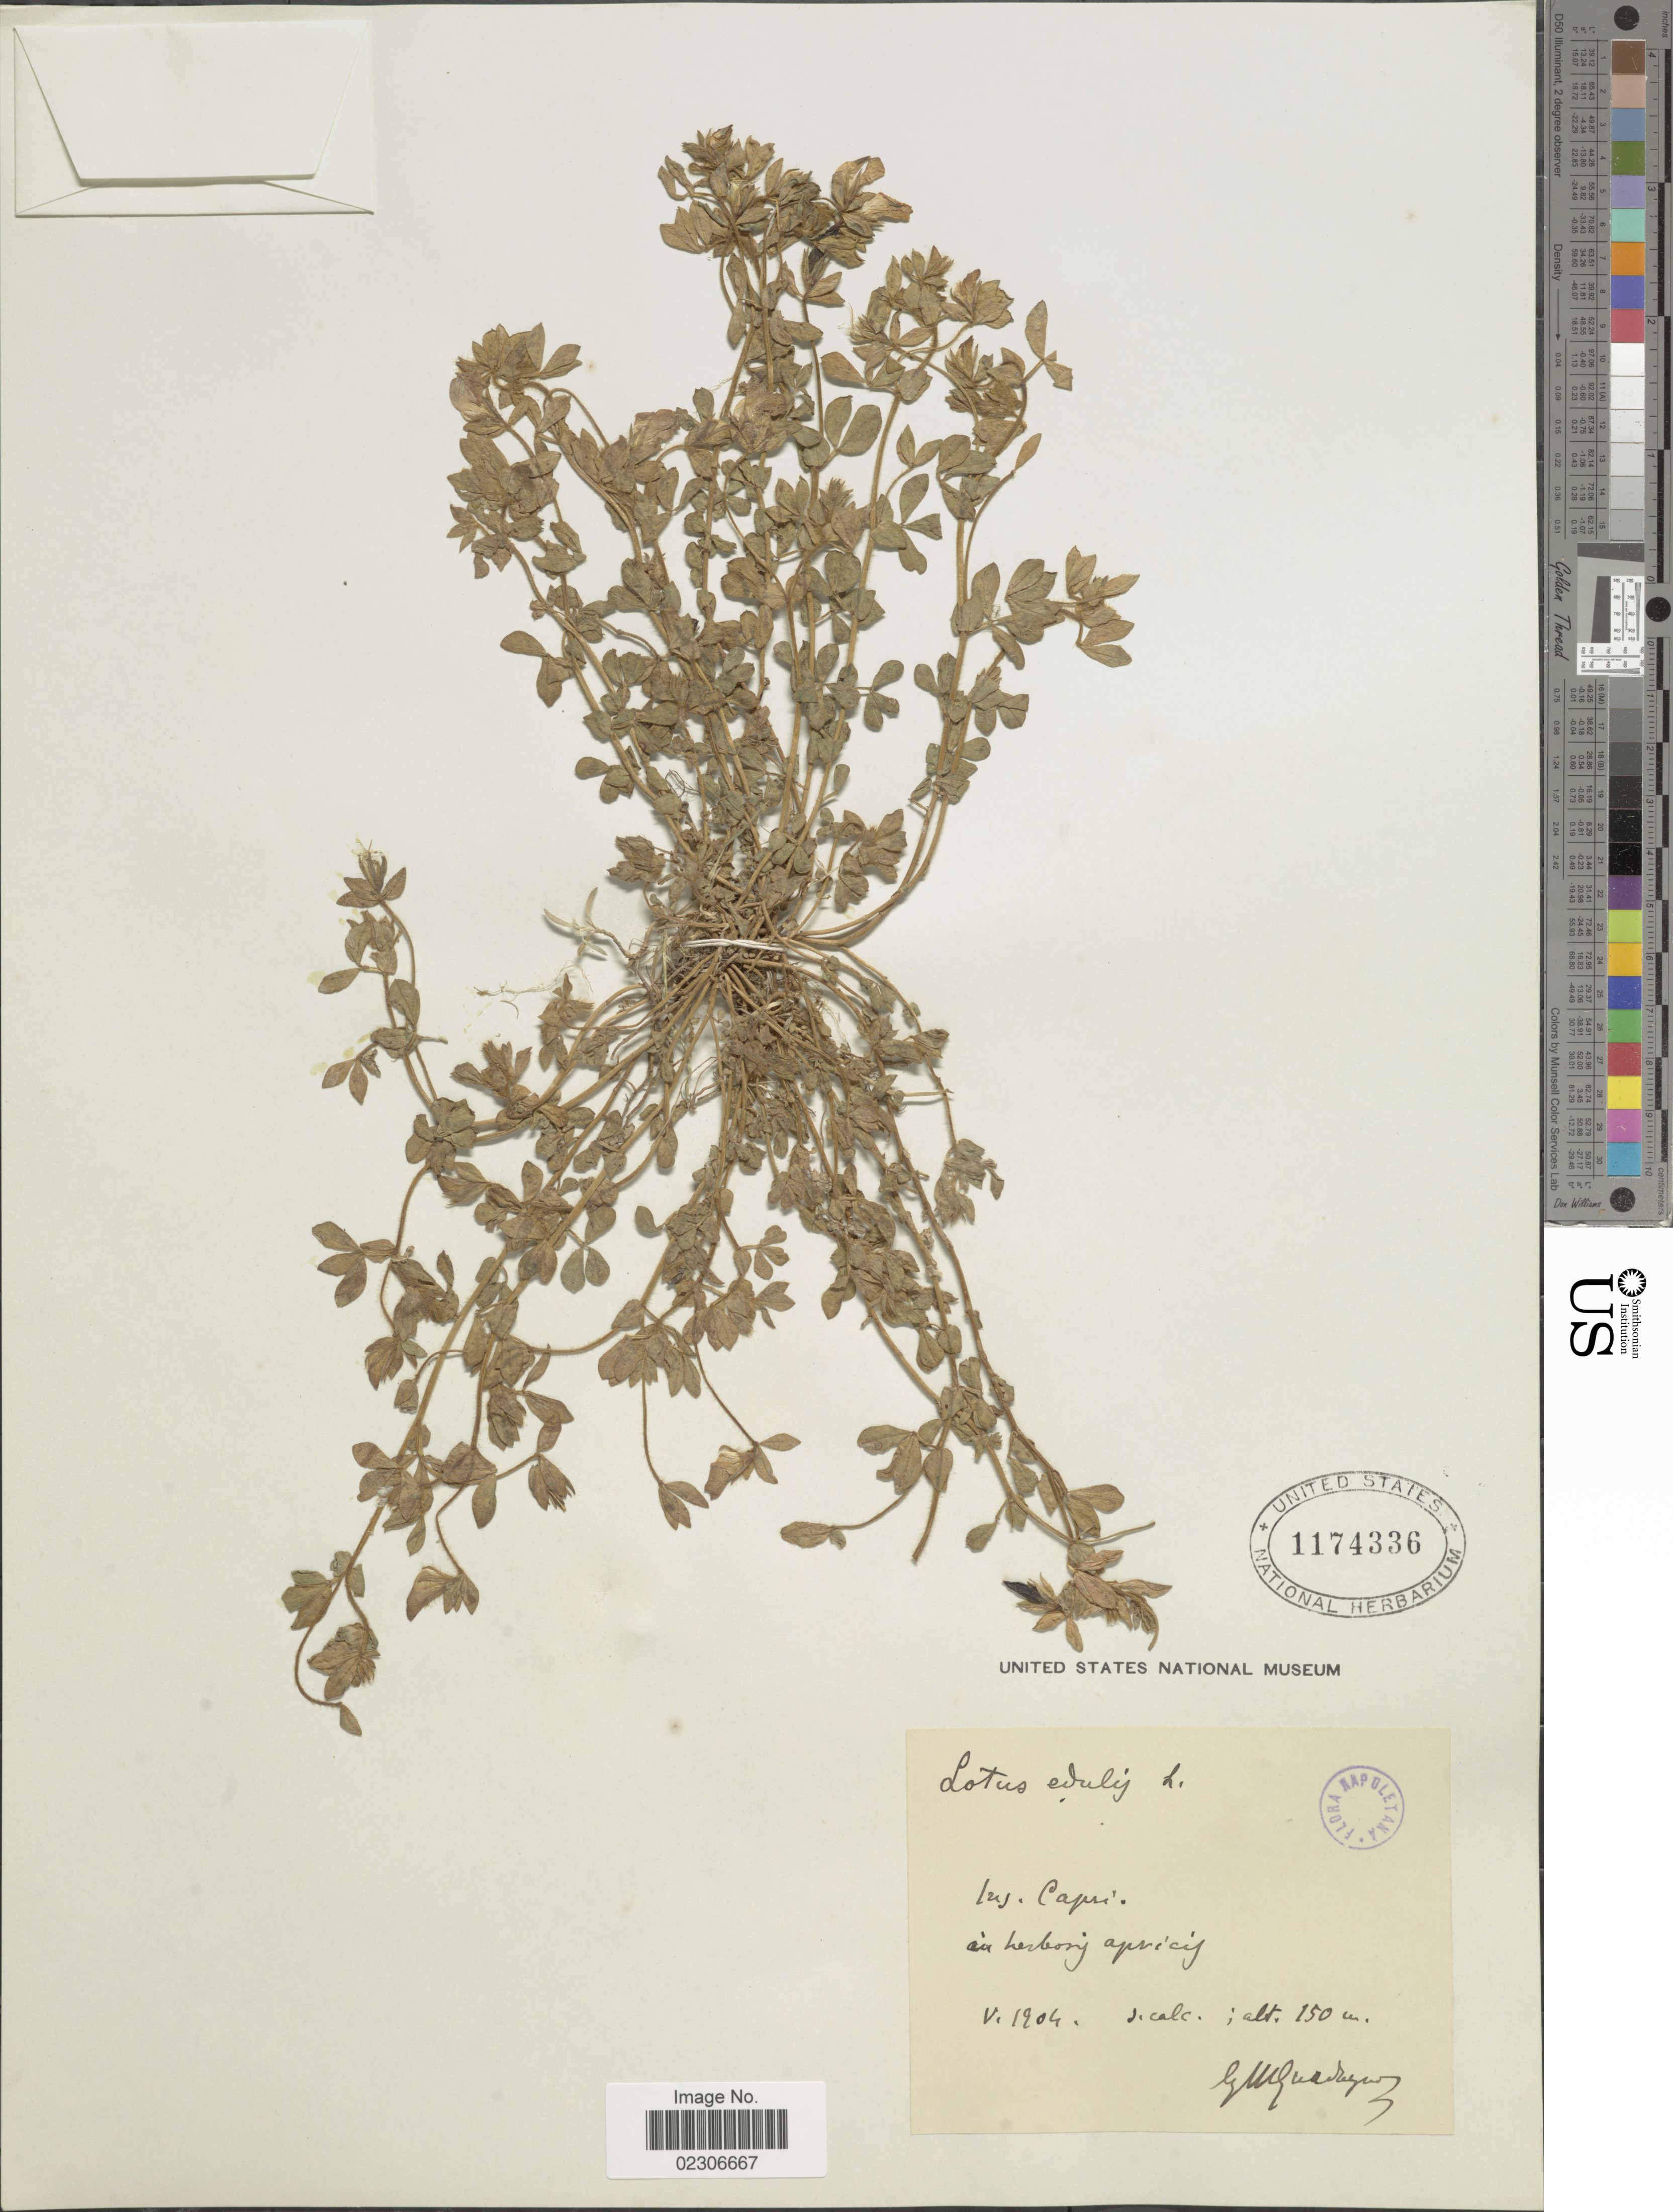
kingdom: Plantae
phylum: Tracheophyta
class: Magnoliopsida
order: Fabales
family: Fabaceae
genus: Lotus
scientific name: Lotus edulis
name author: L.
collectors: G. Guadagno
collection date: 1904-05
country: Italy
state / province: Campania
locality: Ins. Capri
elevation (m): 150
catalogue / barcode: US 1174336